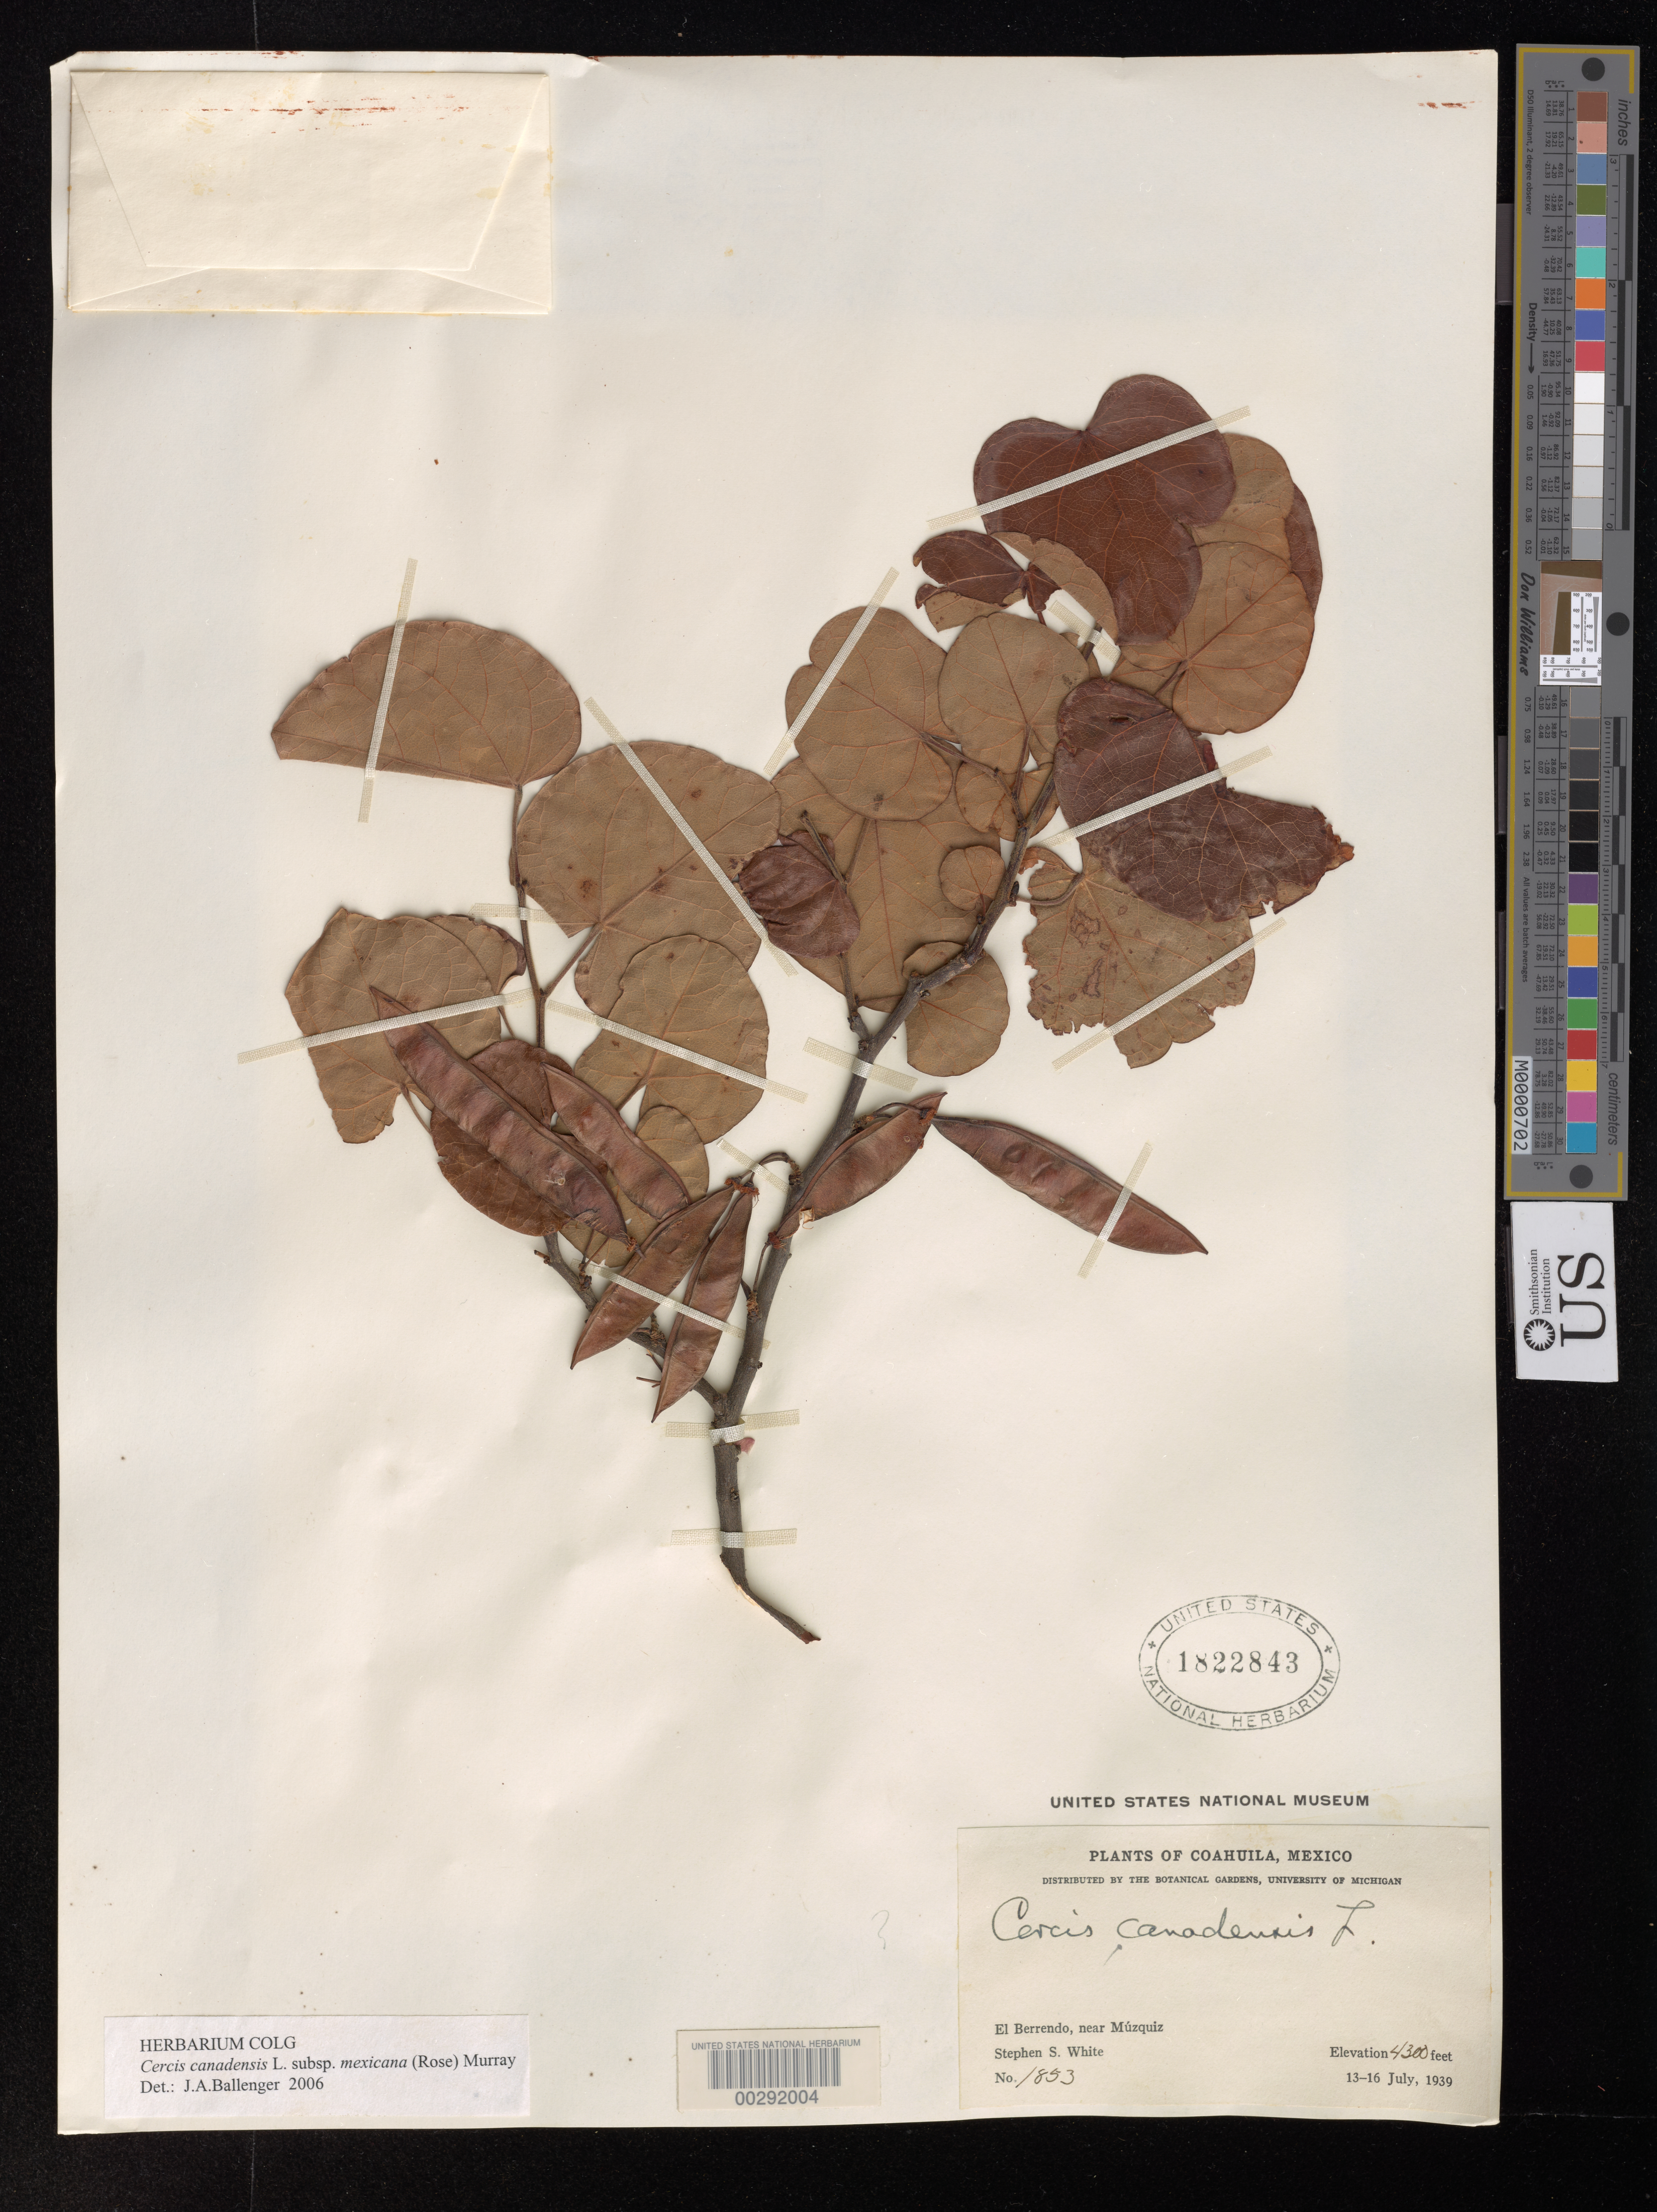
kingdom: Plantae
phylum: Tracheophyta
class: Magnoliopsida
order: Fabales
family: Fabaceae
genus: Cercis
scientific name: Cercis canadensis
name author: L.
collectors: S. S. White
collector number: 1853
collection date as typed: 13 Jul 1939 to 16 Jul 1939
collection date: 1939-07-13/1939-07-16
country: Mexico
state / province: Coahuila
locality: El Berrendo, near Múzquiz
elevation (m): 1311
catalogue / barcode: US 1822843